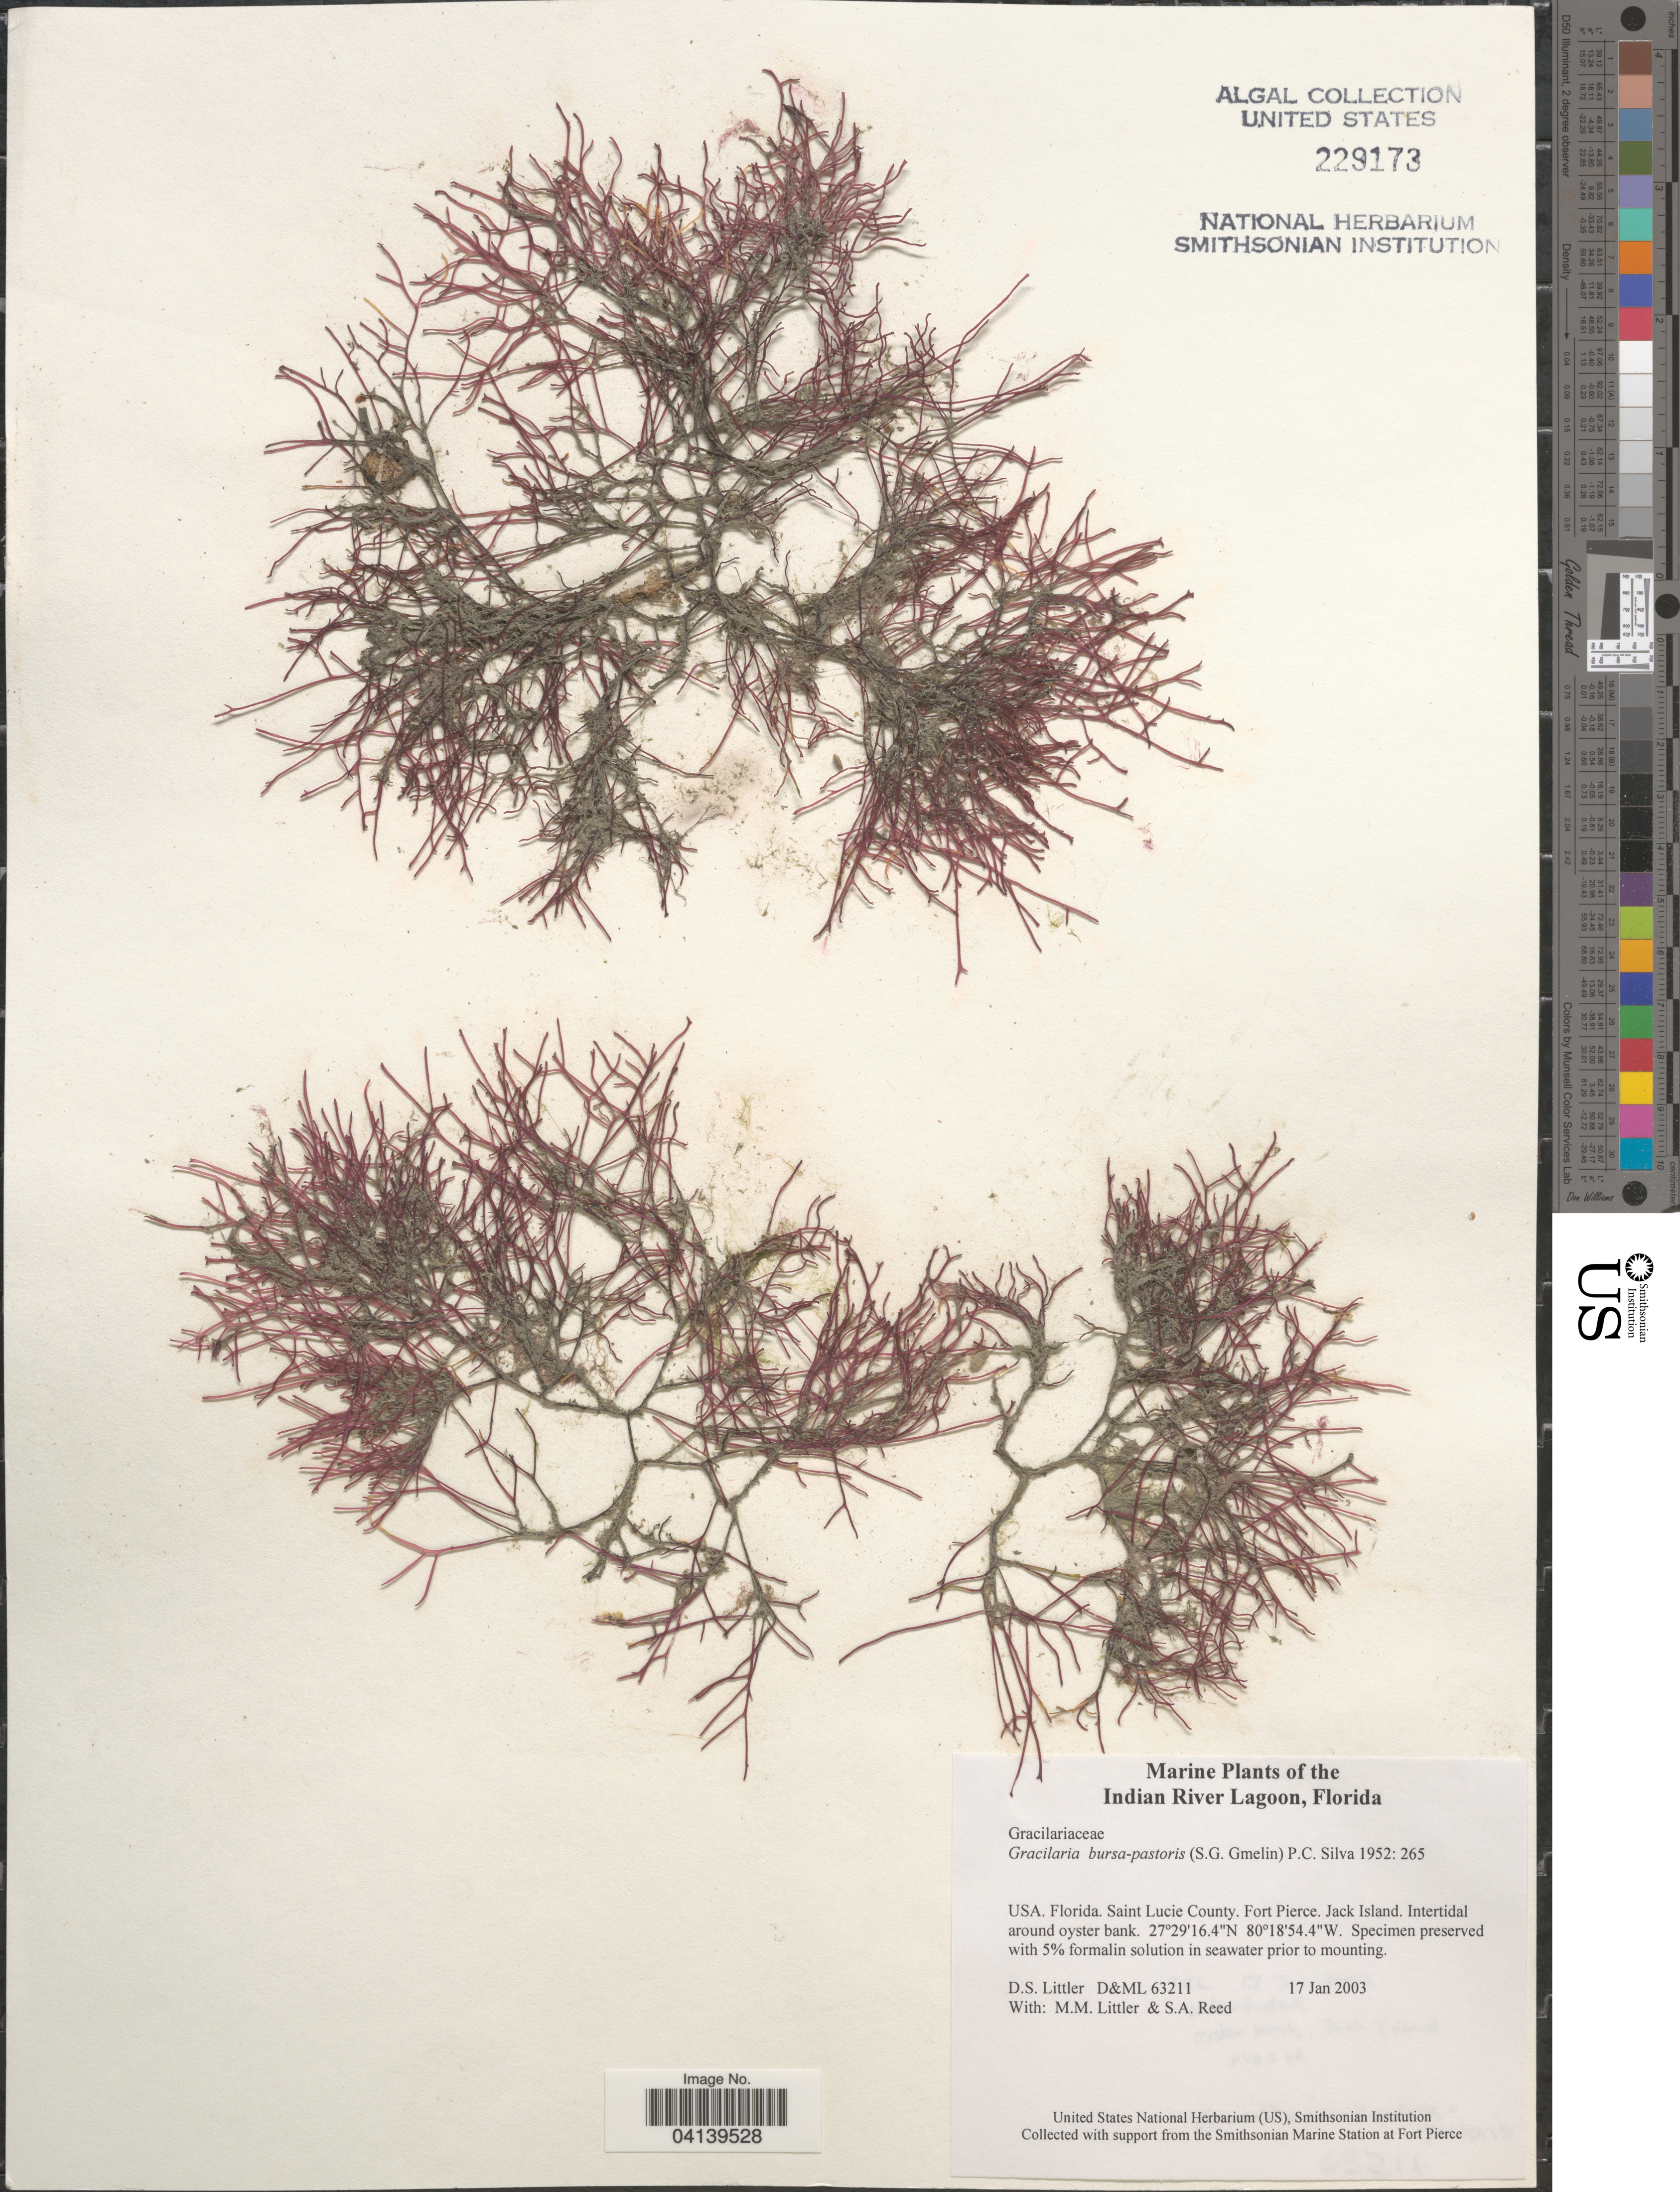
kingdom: Plantae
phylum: Rhodophyta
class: Florideophyceae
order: Gracilariales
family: Gracilariaceae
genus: Gracilaria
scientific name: Gracilaria bursa-pastoris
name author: (S.G. Gmel.) P.C. Silva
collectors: D. S. Littler & S. Reed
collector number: D&ML63211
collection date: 2003-01-17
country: United States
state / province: Florida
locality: Indian River Lagoon. Saint Lucie County. Fort Pierce. Jack Island.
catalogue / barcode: US 229173